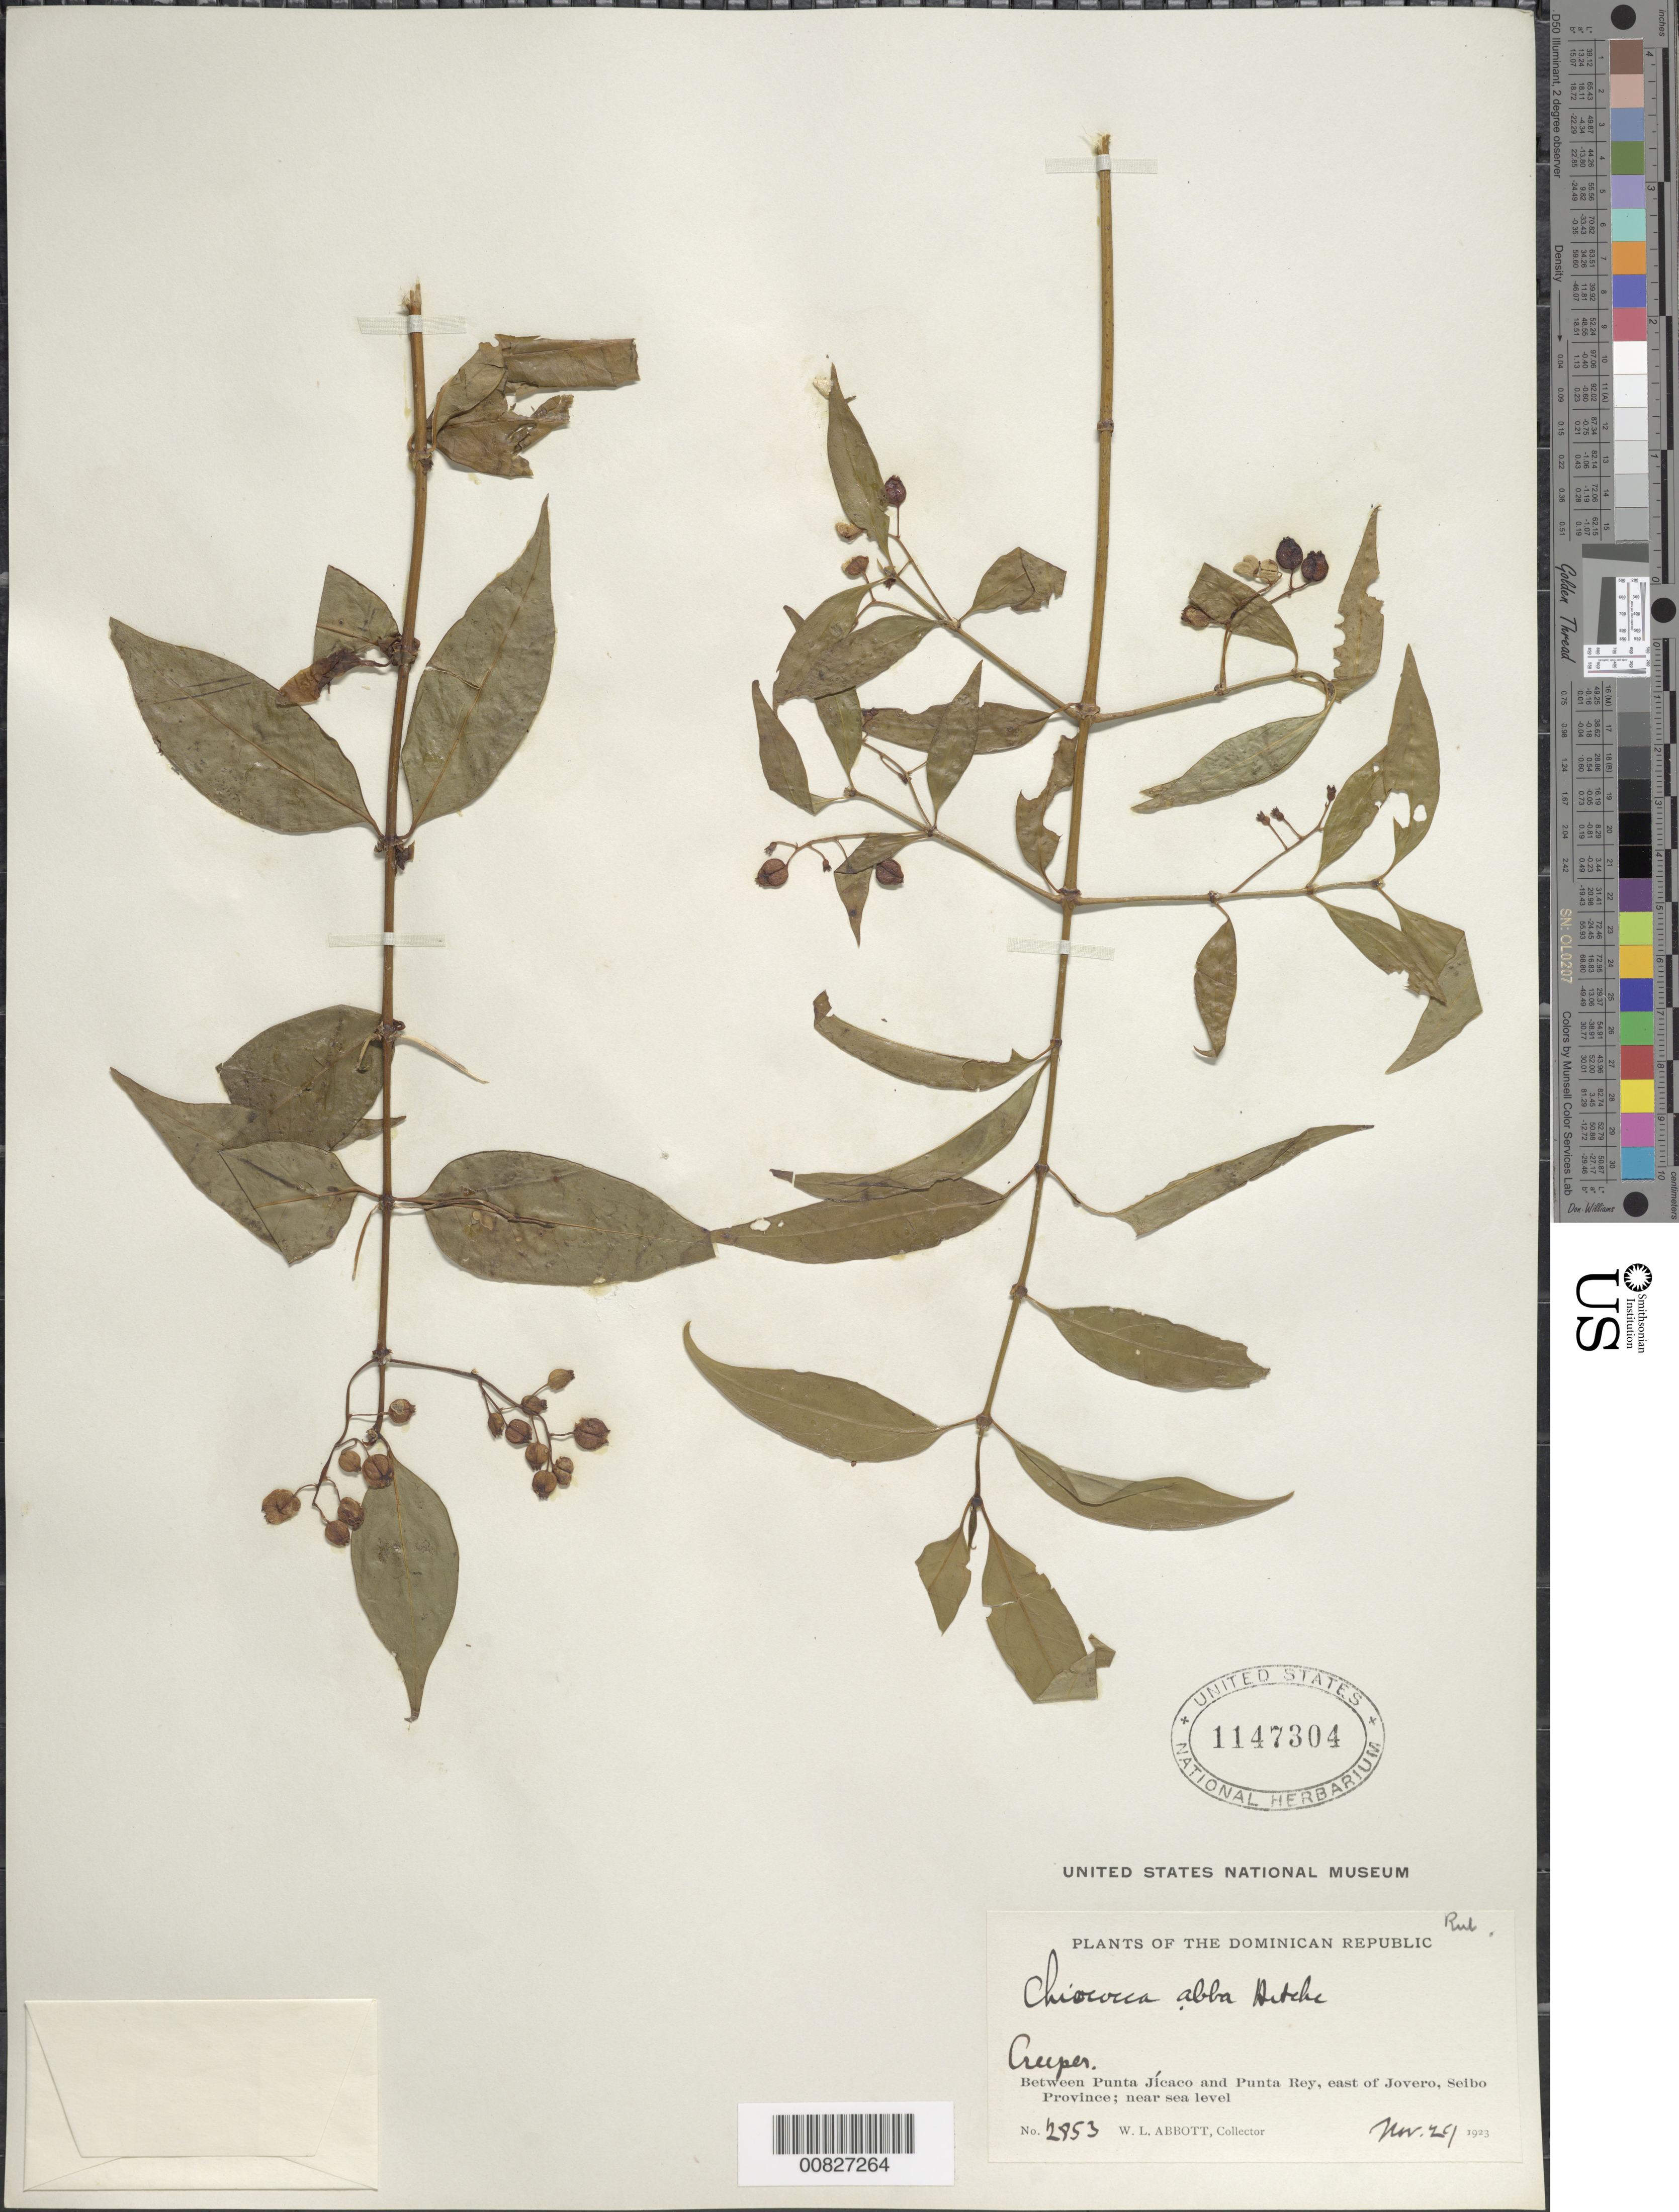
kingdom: Plantae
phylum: Tracheophyta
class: Magnoliopsida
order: Gentianales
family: Rubiaceae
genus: Chiococca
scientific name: Chiococca alba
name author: (L.) Hitchc.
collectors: W. L. Abbott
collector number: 2853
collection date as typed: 29 Nov 1923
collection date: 1923-11-29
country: Dominican Republic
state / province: El Seibo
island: Hispaniola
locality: Between Punta Jícaco and Punta Rey, east of Jovero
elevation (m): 0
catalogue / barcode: US 1147307